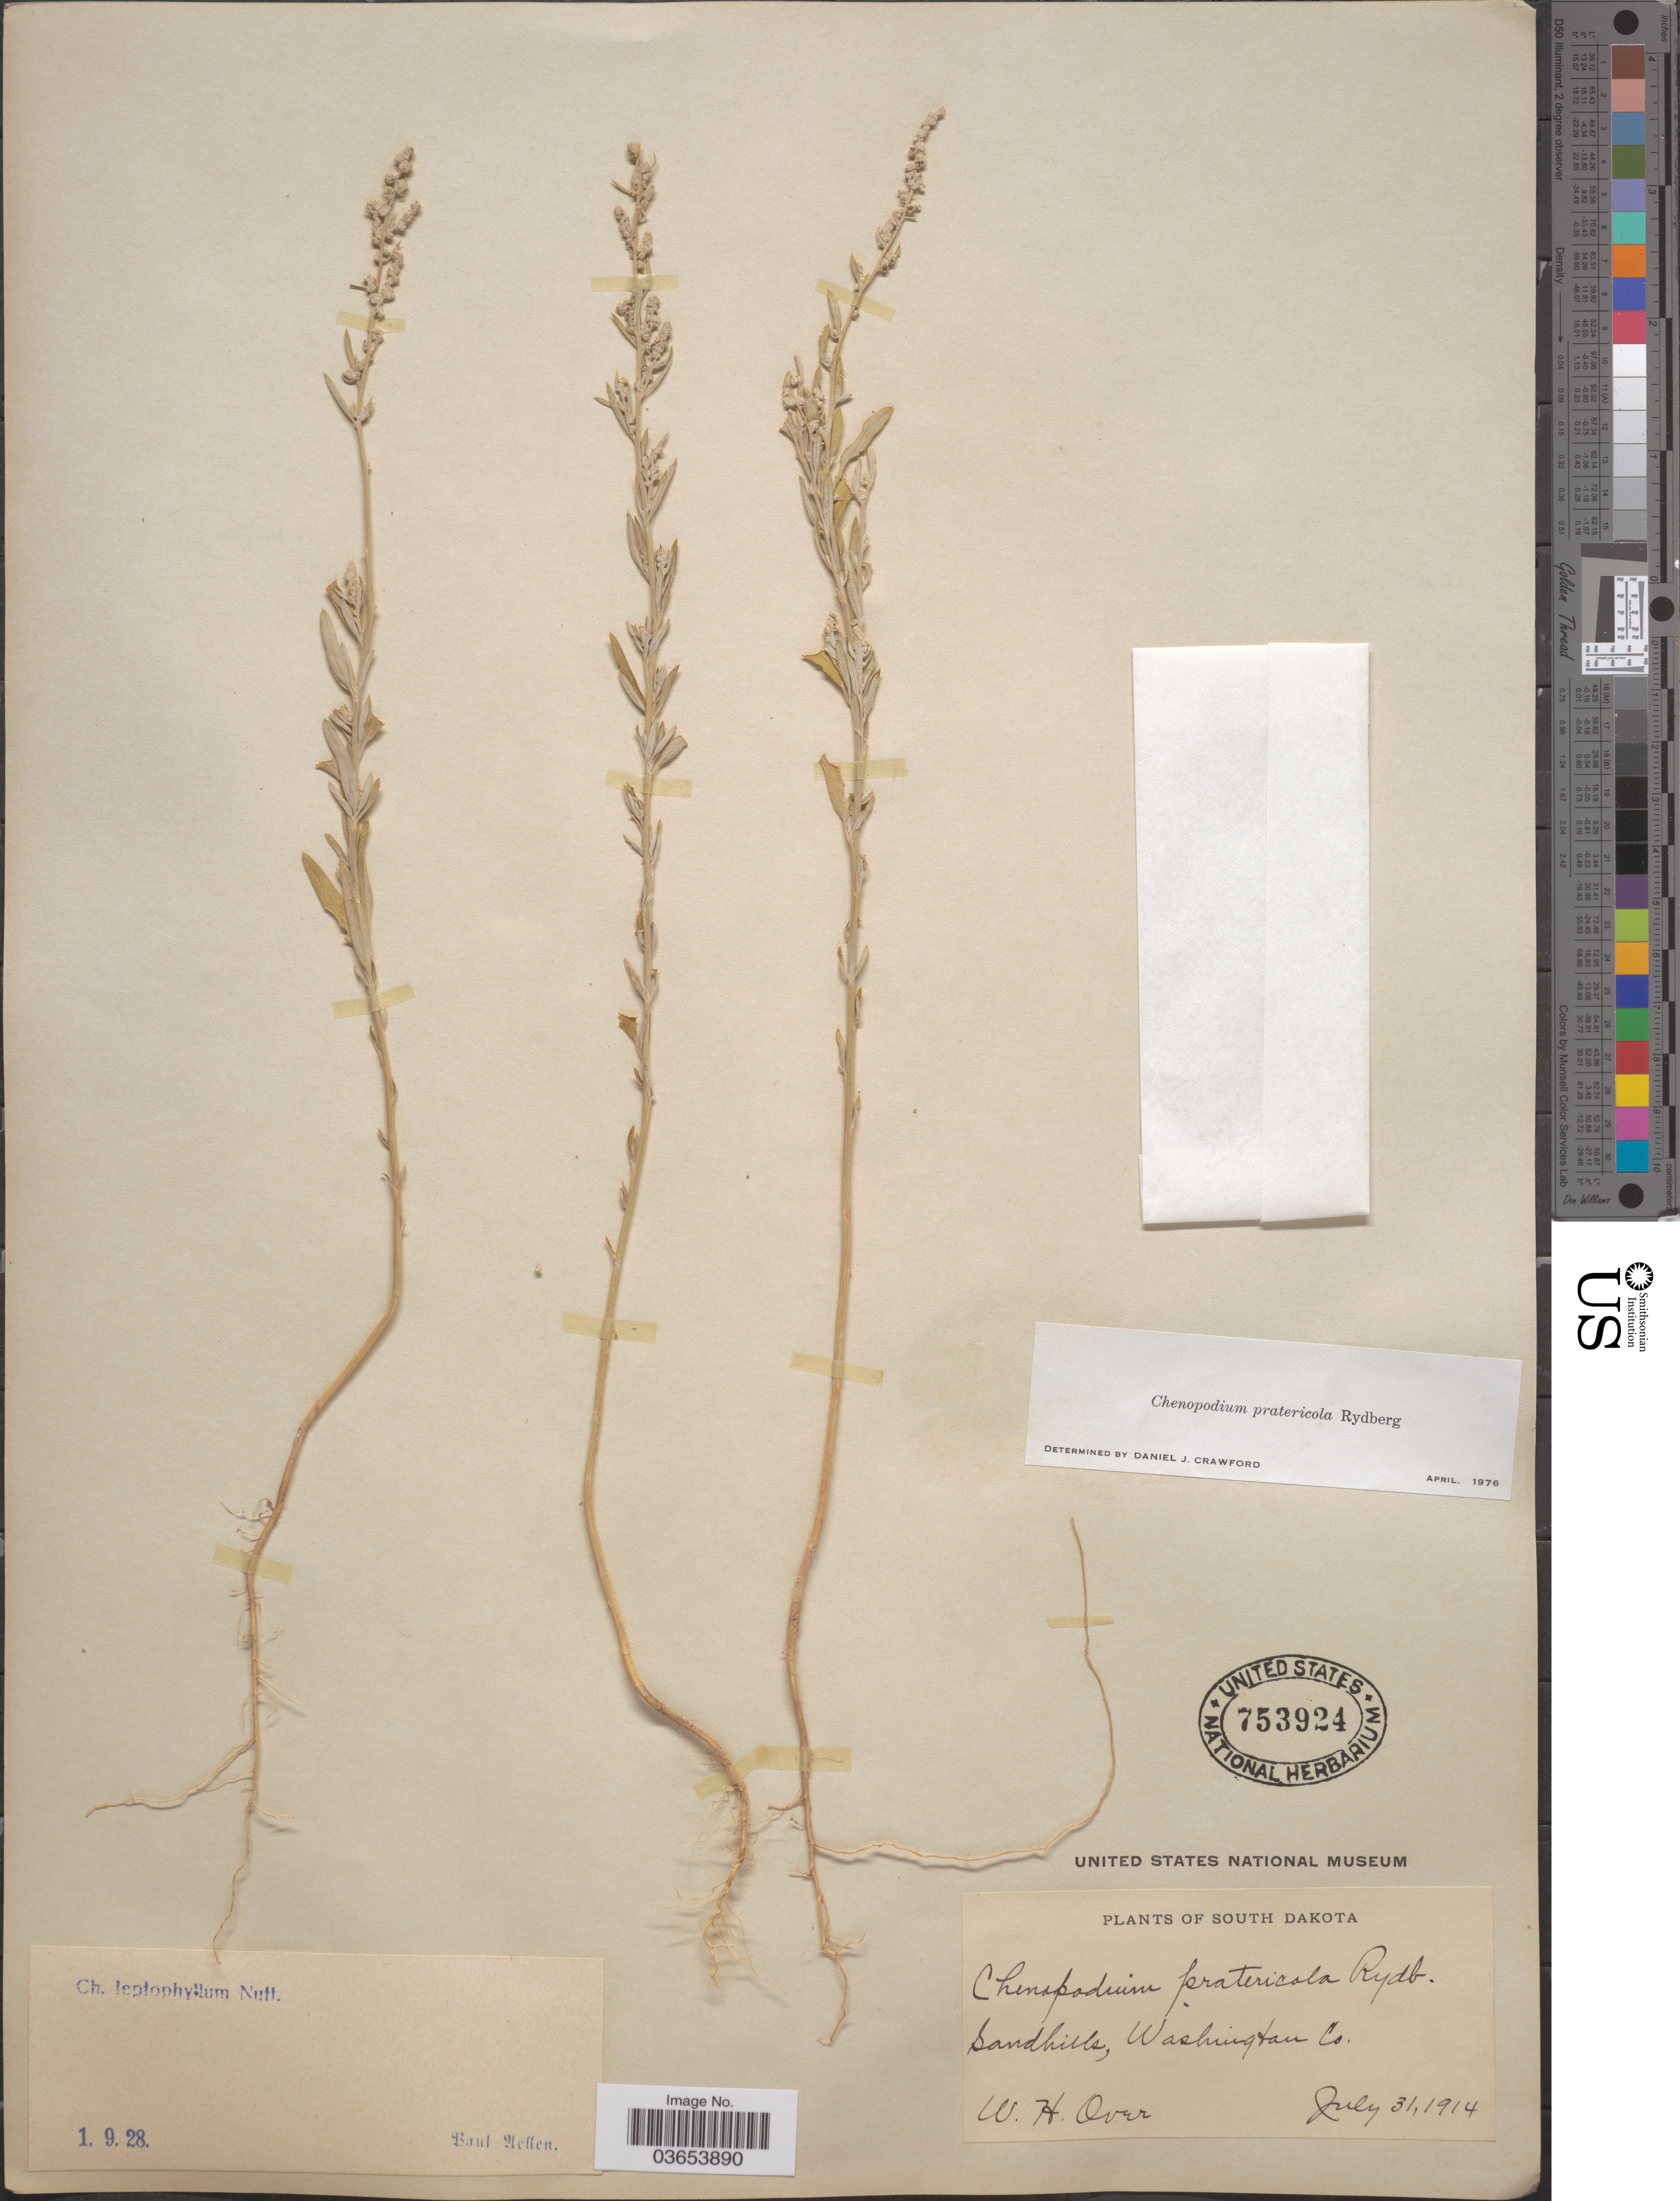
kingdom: Plantae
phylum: Tracheophyta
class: Magnoliopsida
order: Caryophyllales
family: Amaranthaceae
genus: Chenopodium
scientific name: Chenopodium pratericola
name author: Rydb.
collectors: W. Over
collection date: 1914-07-31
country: United States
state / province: South Dakota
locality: Sandhills, Washington Co.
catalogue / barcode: US 753924